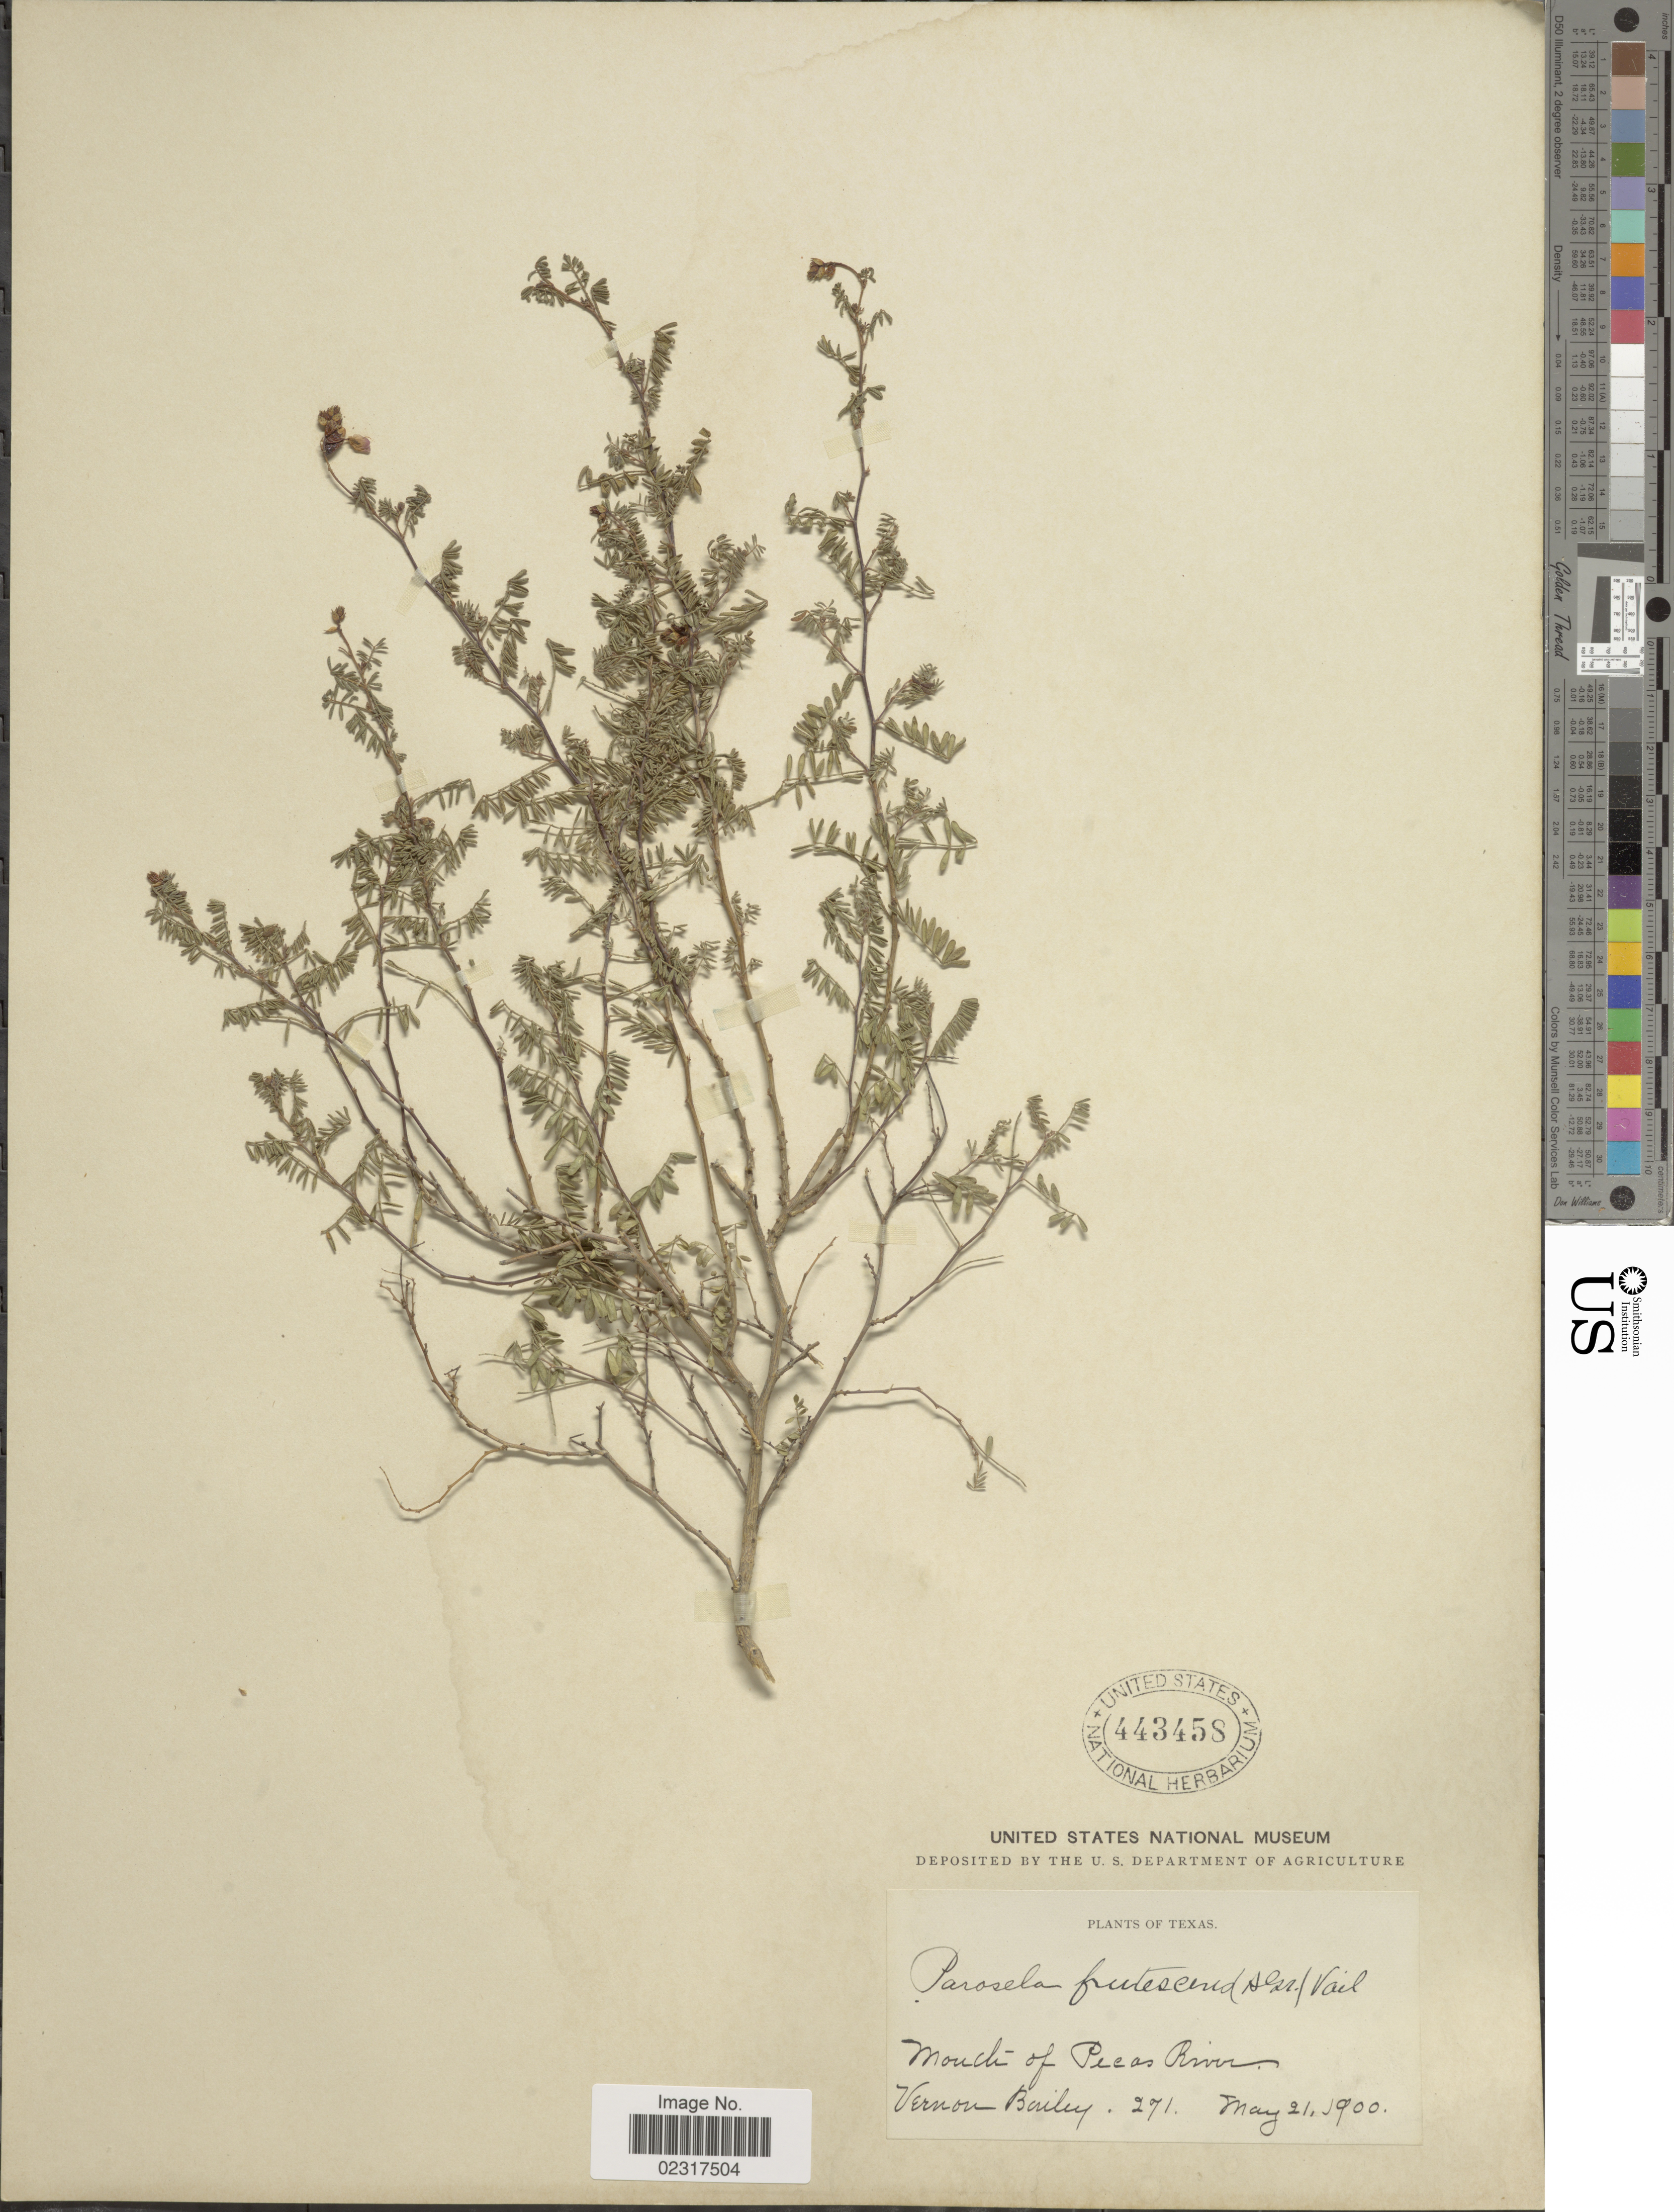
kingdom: Plantae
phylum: Tracheophyta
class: Magnoliopsida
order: Fabales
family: Fabaceae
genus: Dalea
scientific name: Dalea frutescens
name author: A. Gray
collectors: V. O. Bailey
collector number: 271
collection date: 1900-05-21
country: United States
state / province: Texas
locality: Mouth of Pecos River.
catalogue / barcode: US 443458